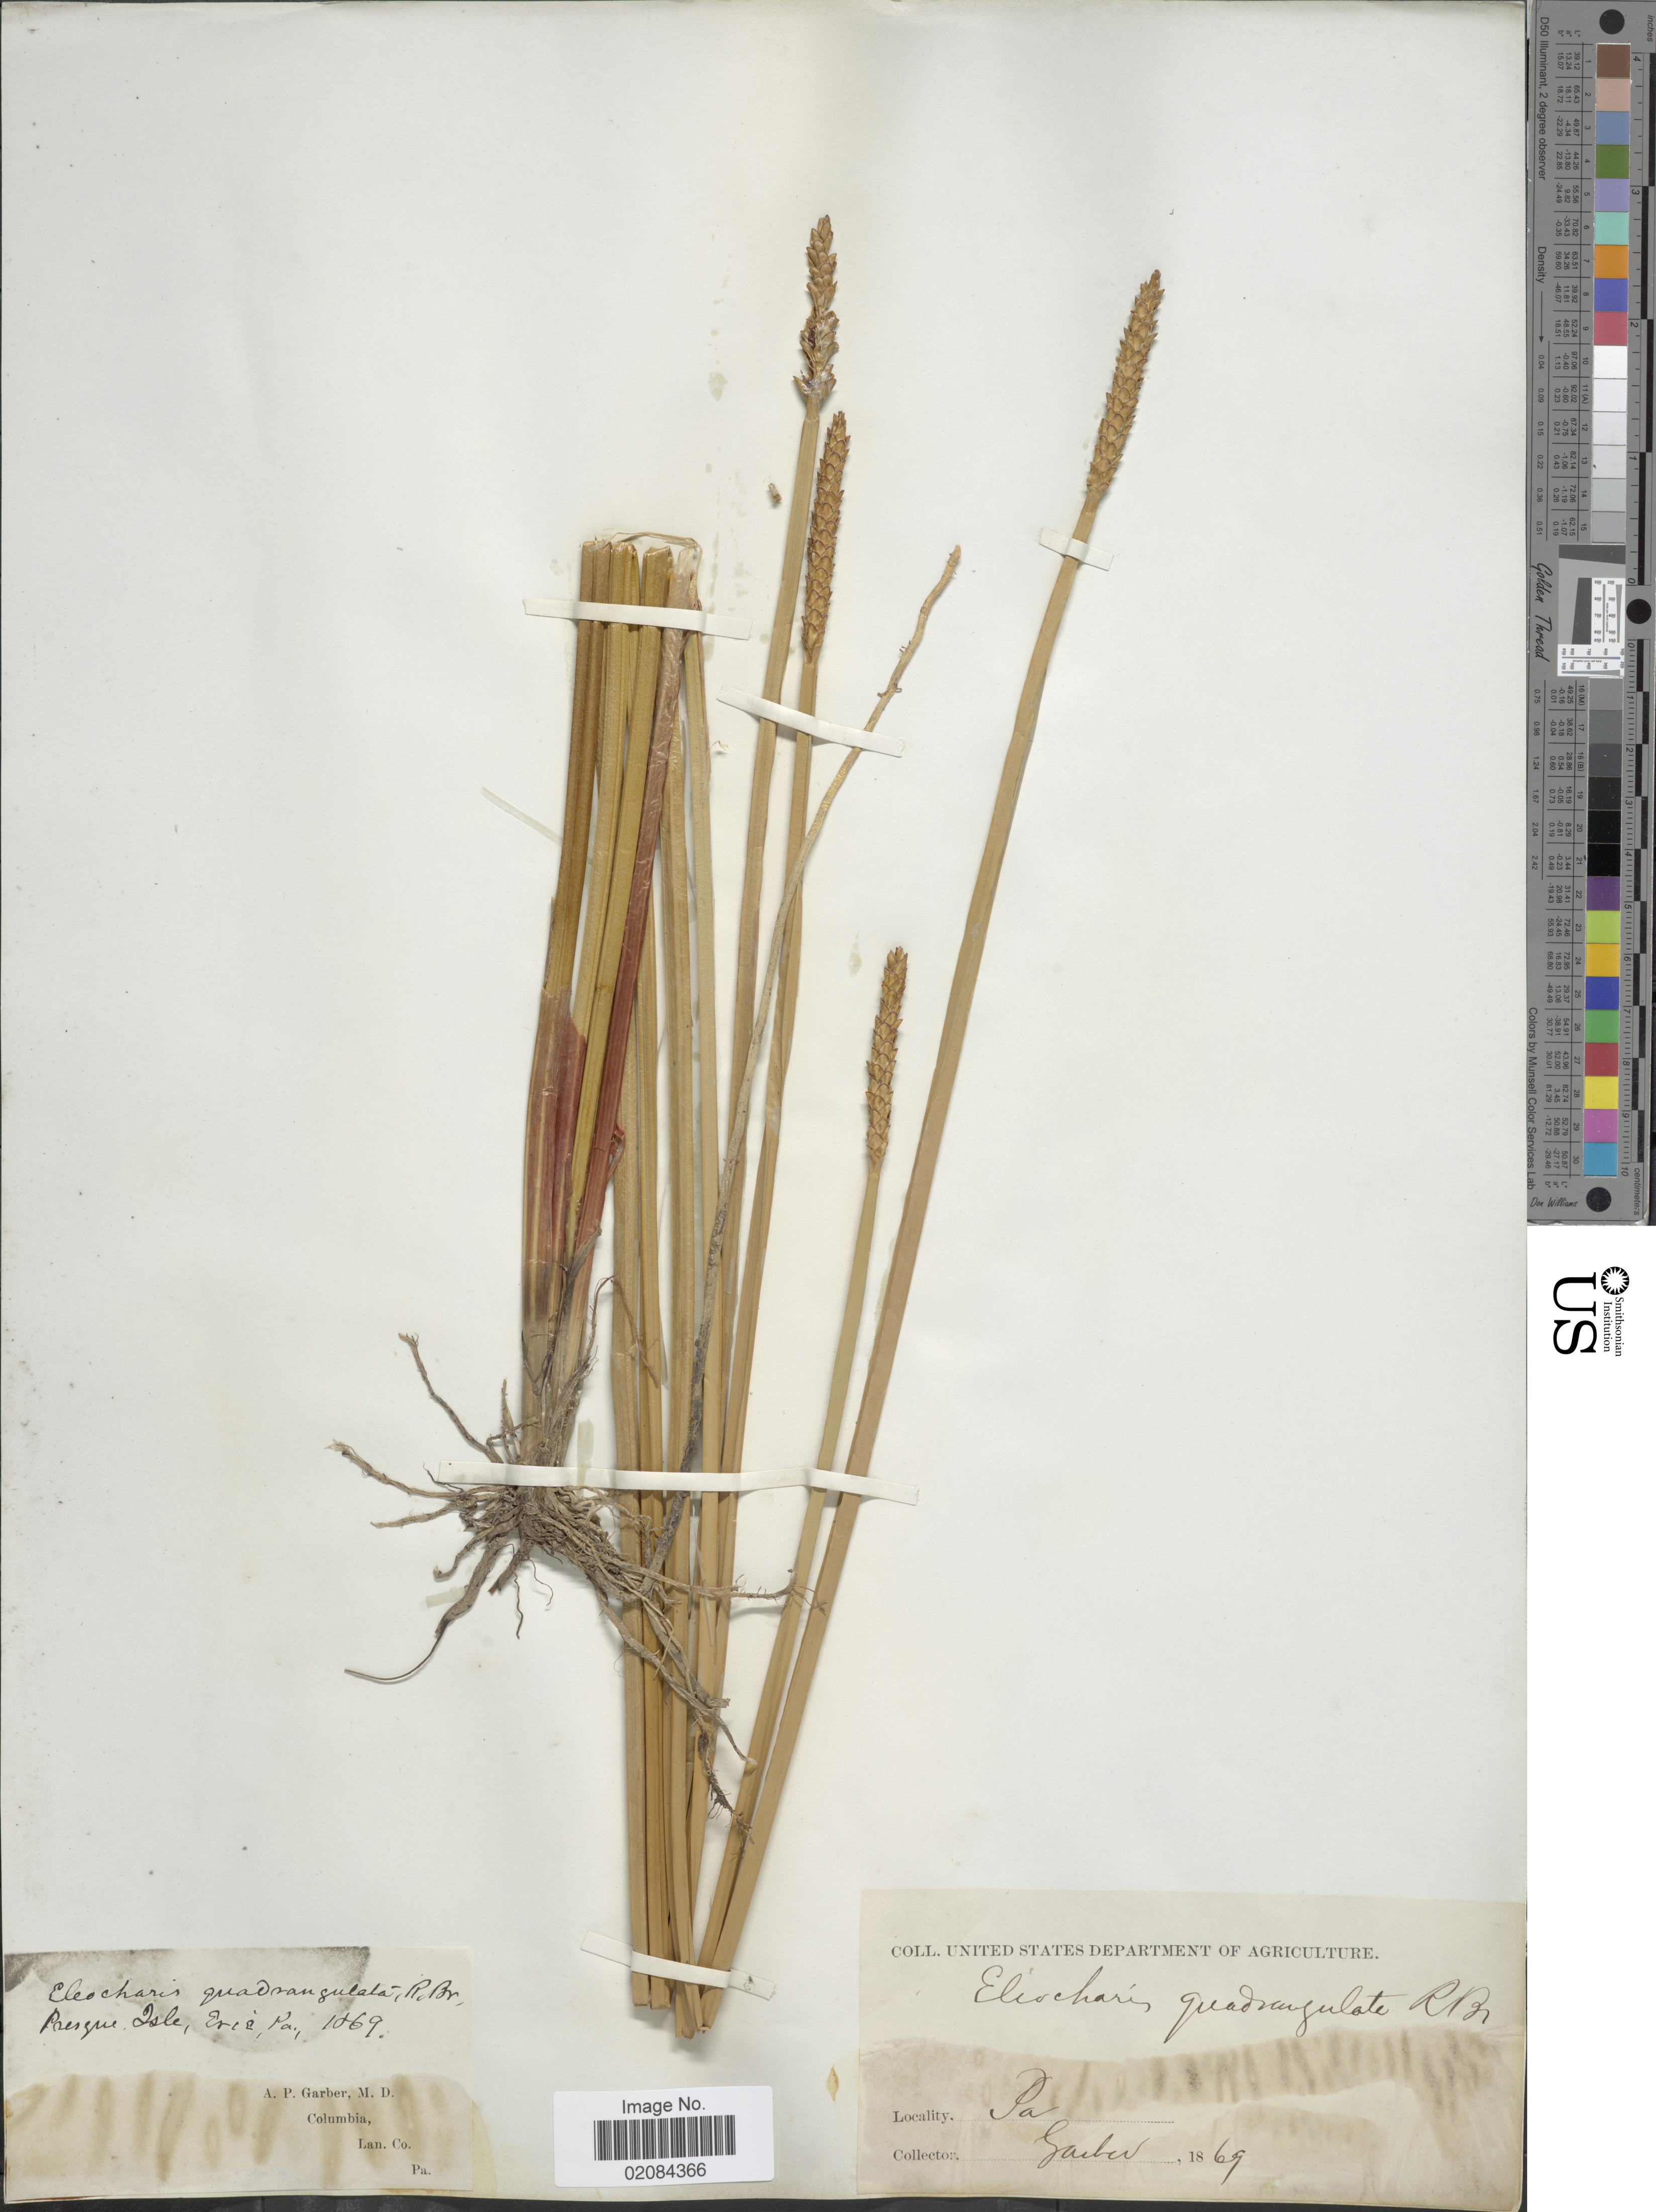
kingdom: Plantae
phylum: Tracheophyta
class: Liliopsida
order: Poales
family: Cyperaceae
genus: Eleocharis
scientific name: Eleocharis quadrangulata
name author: (Michx.) Roem. & Schult.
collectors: A. P. Garber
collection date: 1869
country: United States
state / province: Pennsylvania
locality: Columbia, Lan. Co. Pa.